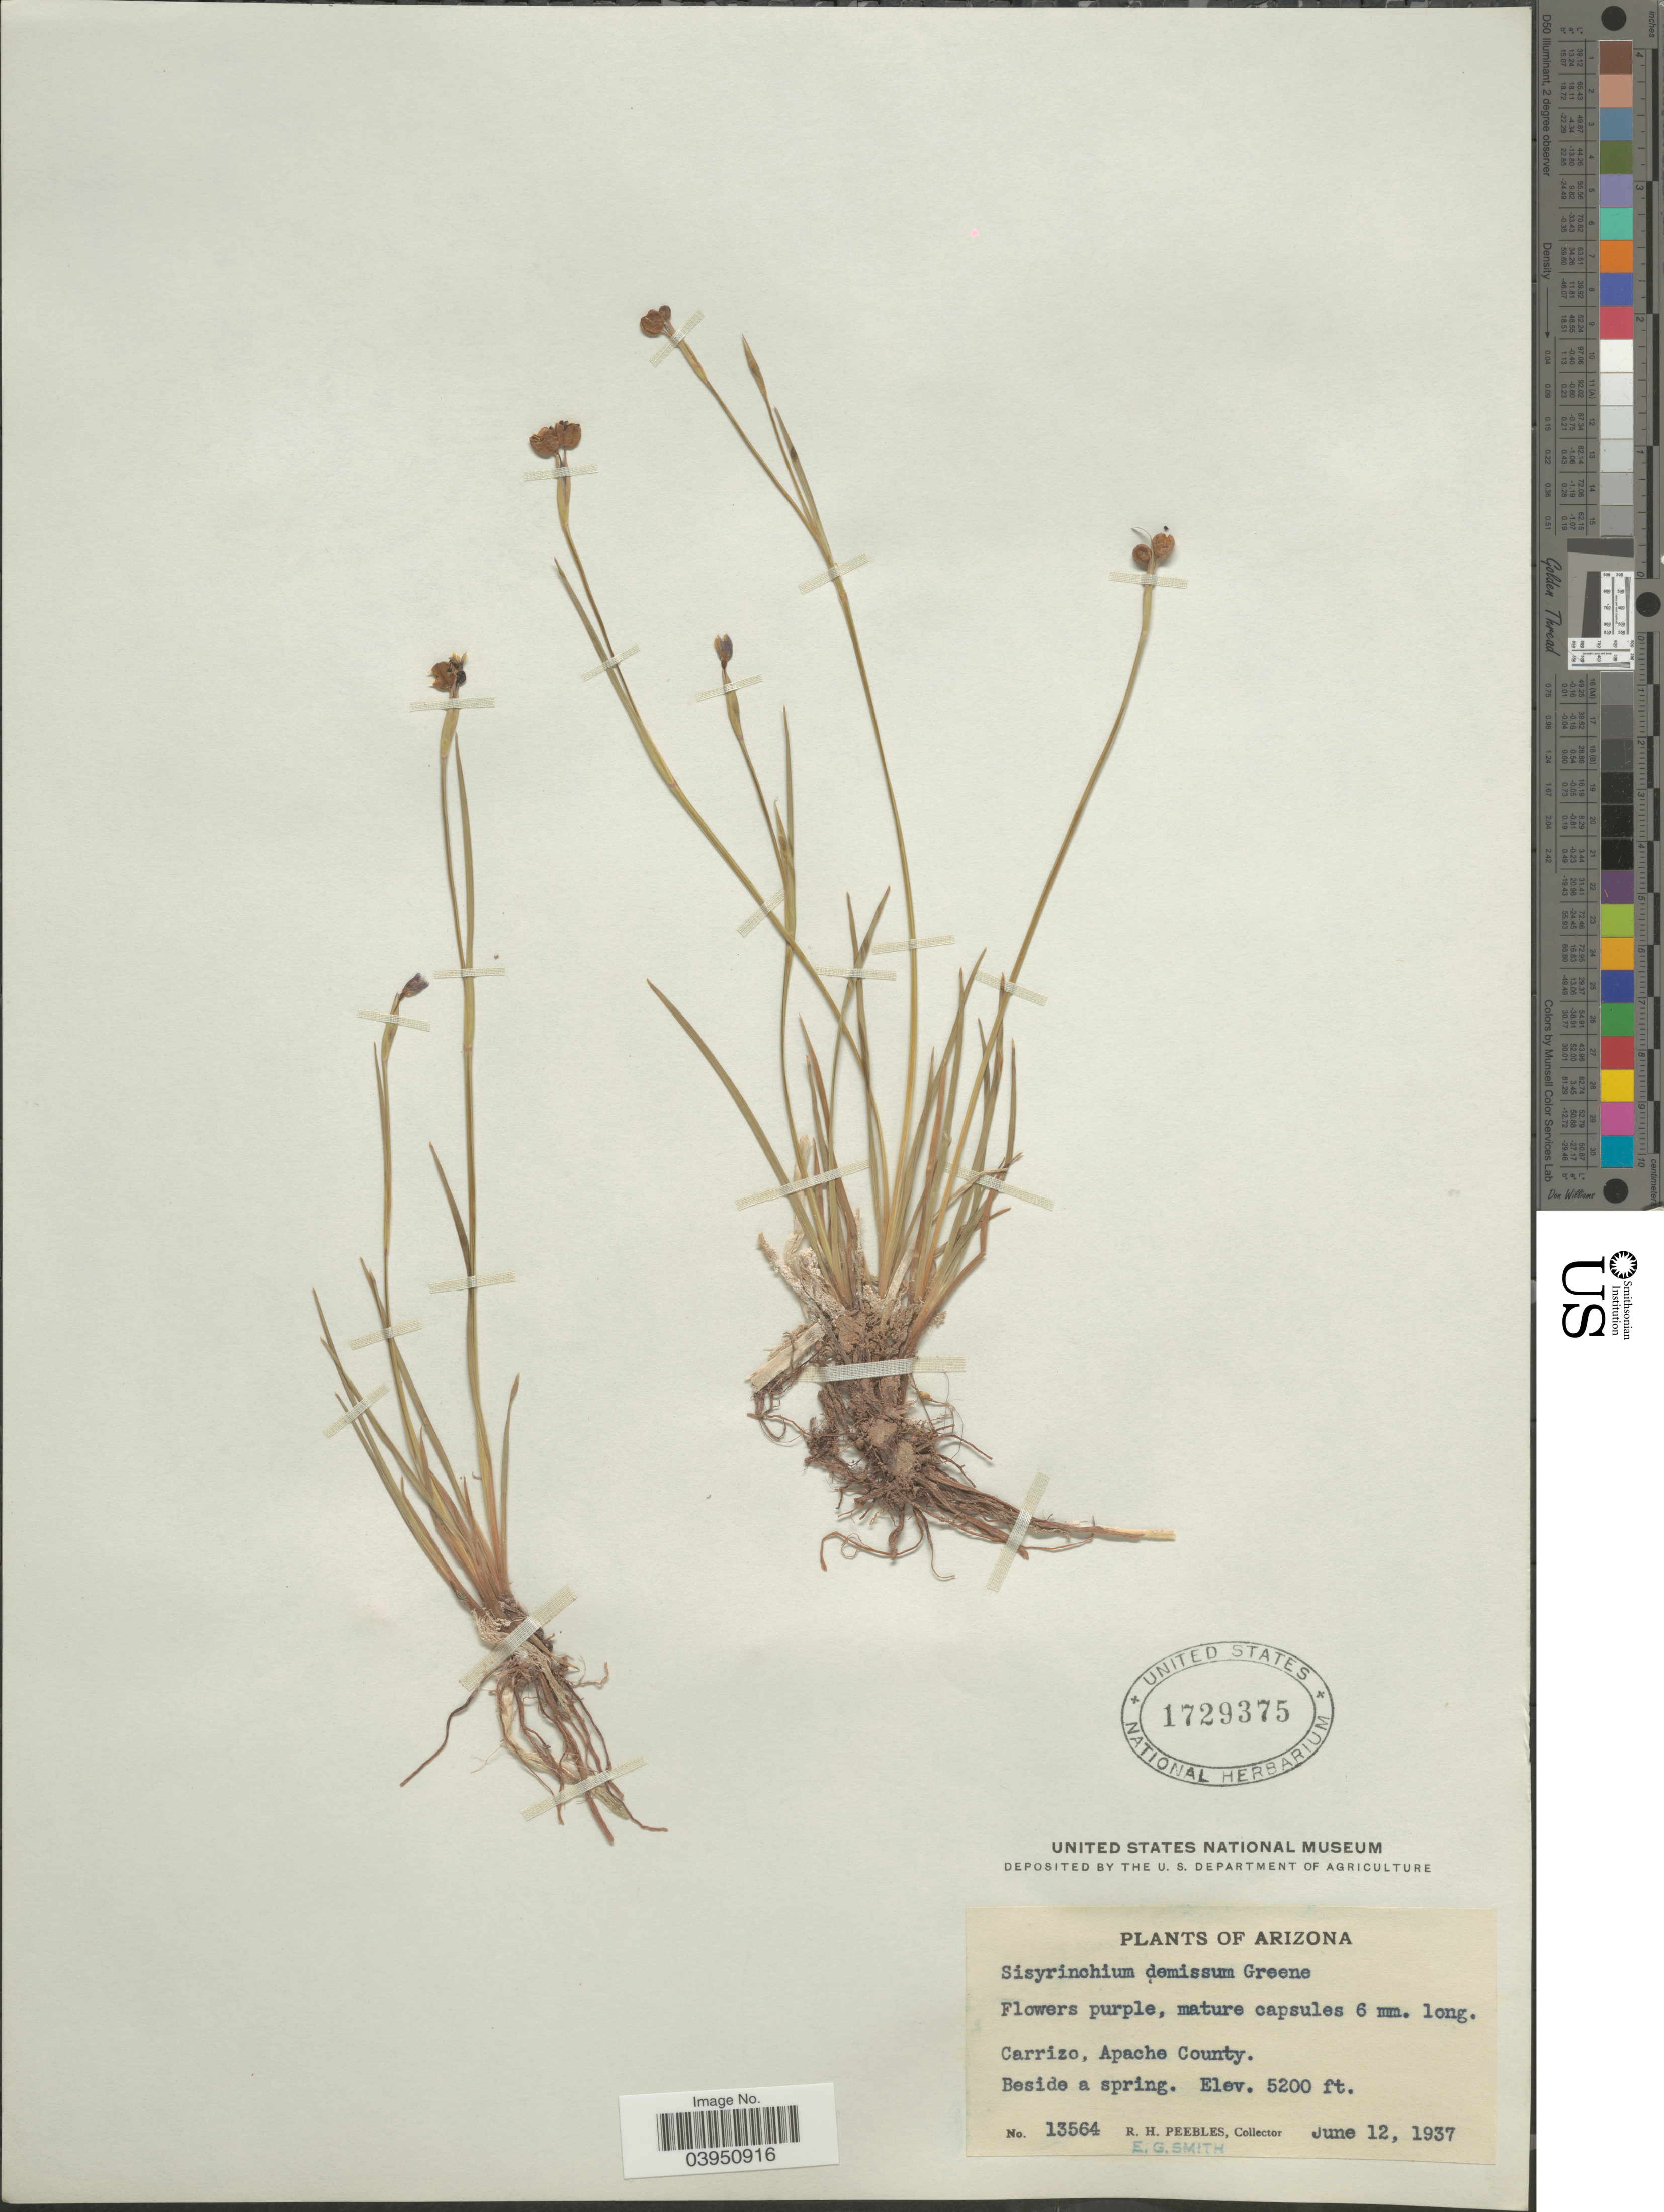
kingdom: Plantae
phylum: Tracheophyta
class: Liliopsida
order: Asparagales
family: Iridaceae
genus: Sisyrinchium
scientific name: Sisyrinchium demissum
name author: Greene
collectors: R. H. Peebles & E. G. Smith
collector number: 13564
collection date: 1937-06-12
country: United States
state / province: Arizona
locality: Carrizo, Apache County.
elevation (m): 1585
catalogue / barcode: US 1729375